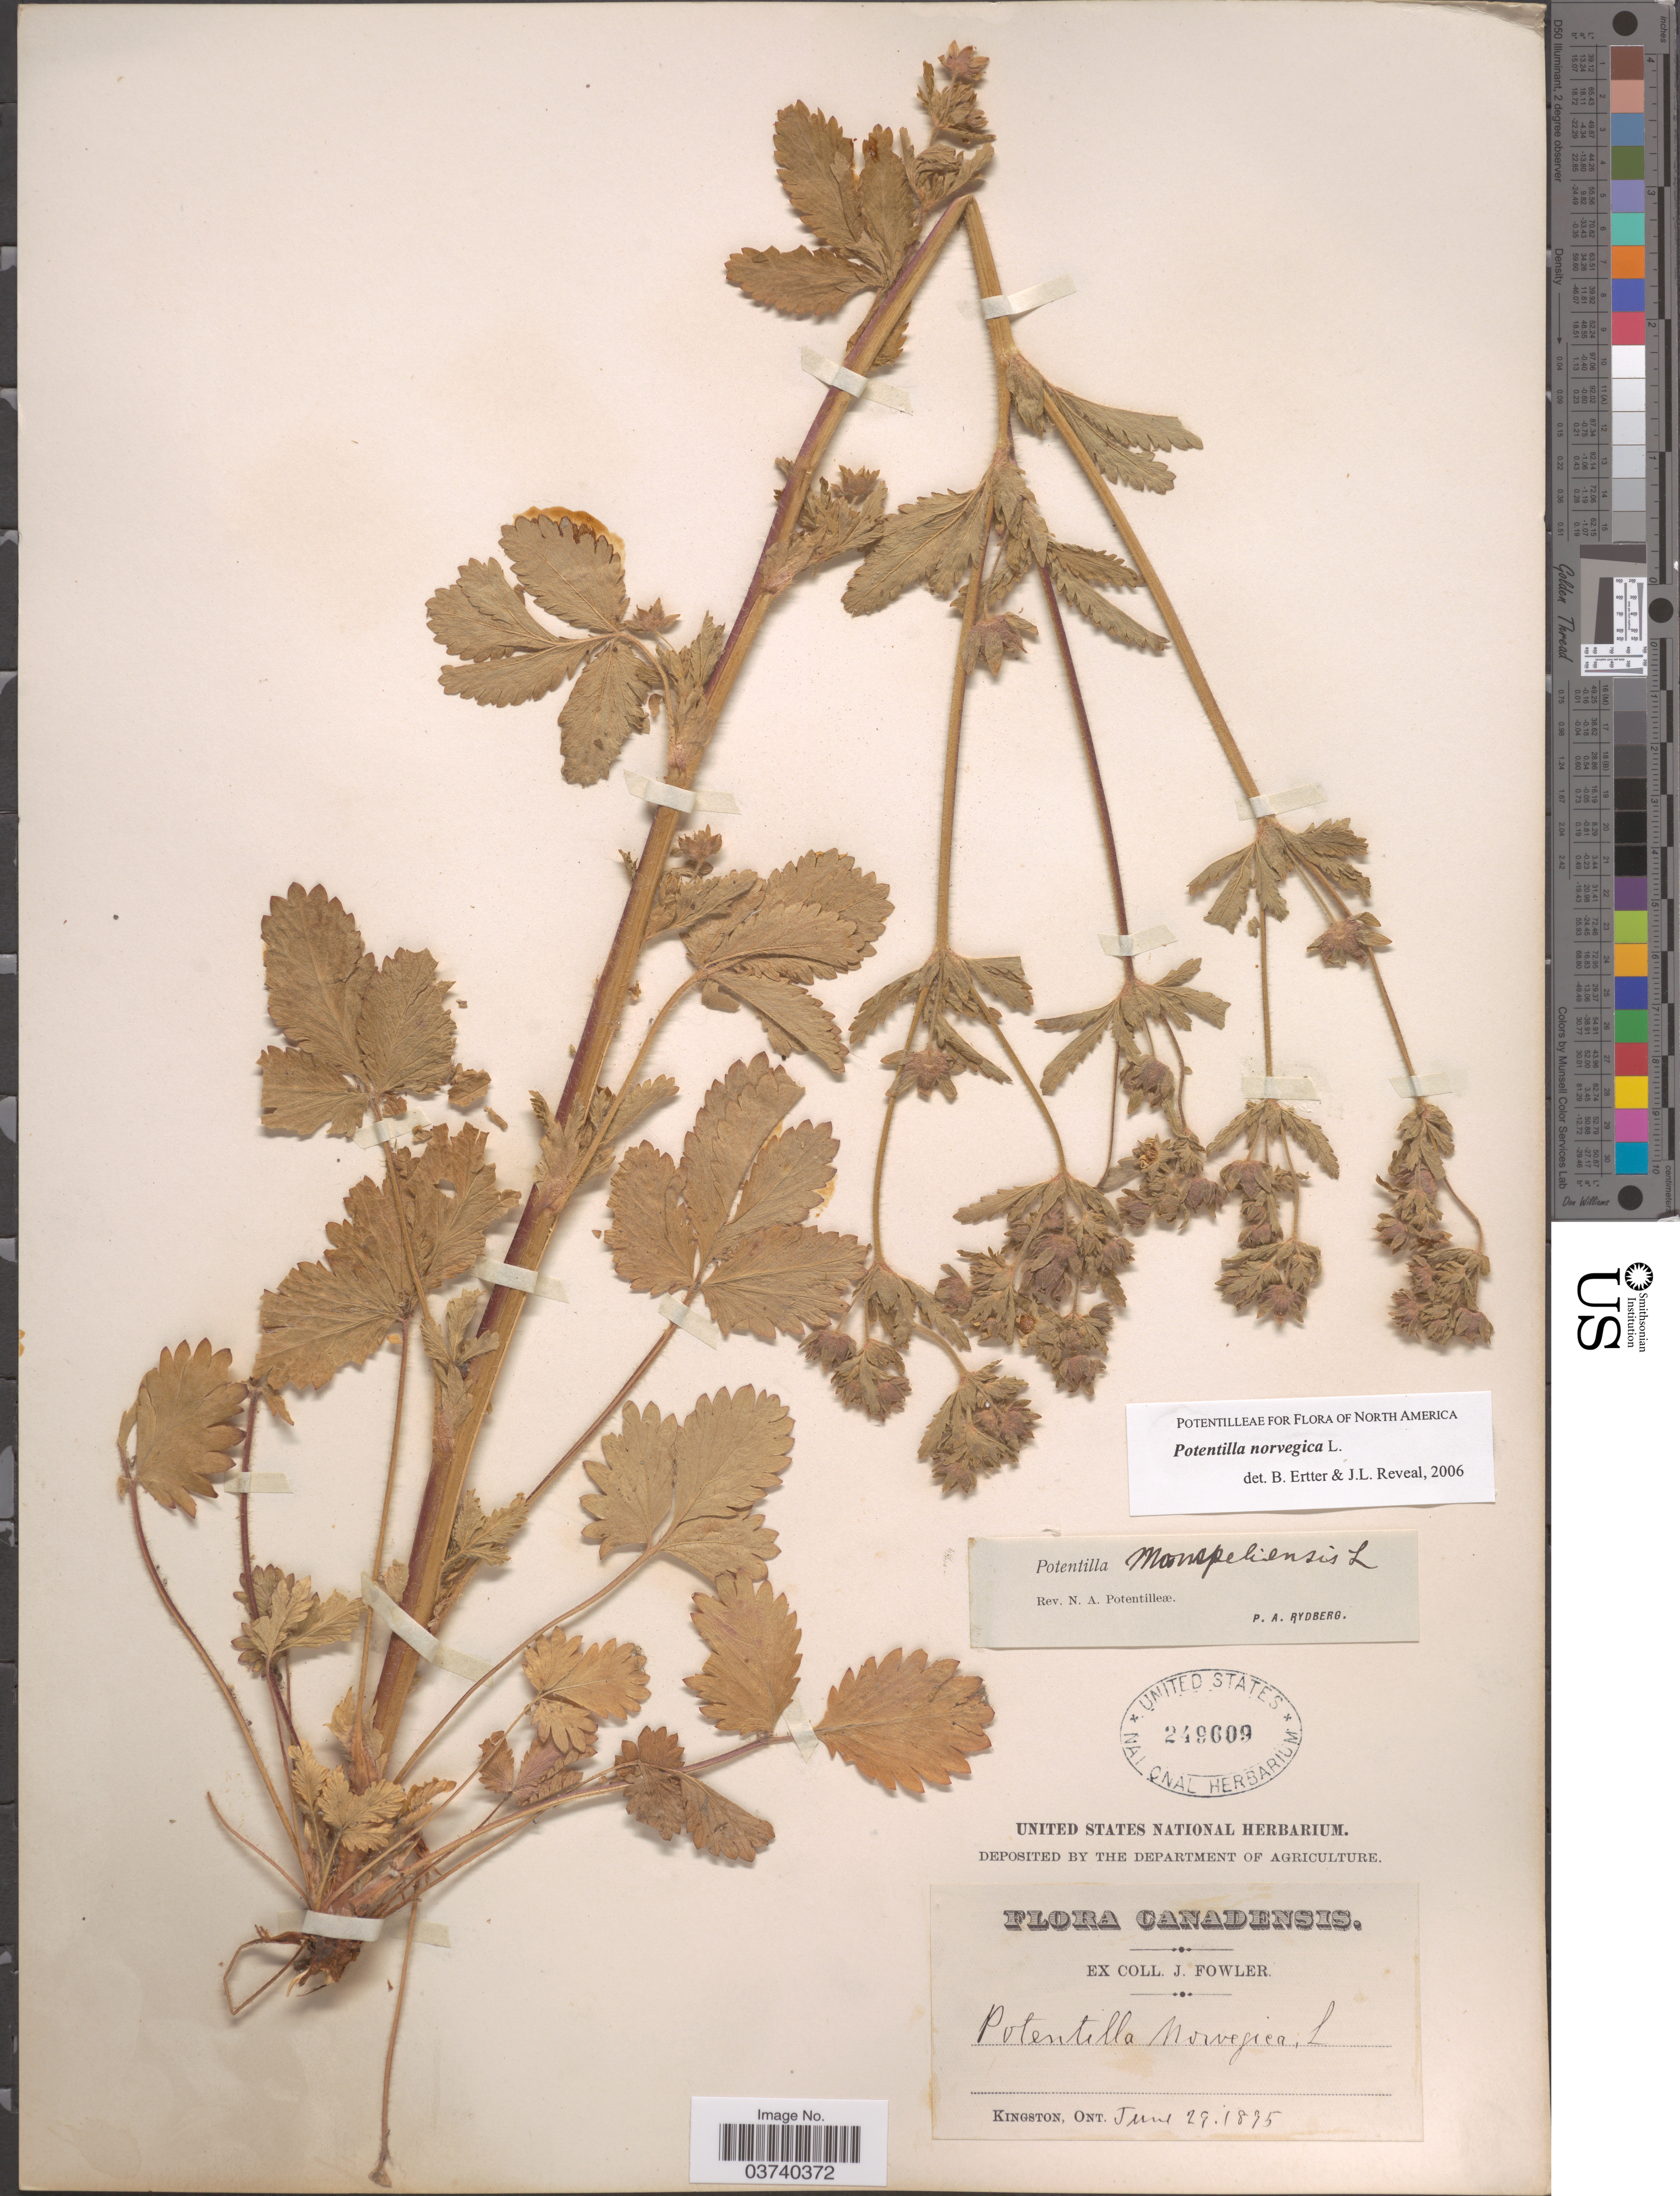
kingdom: Plantae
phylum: Tracheophyta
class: Magnoliopsida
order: Rosales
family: Rosaceae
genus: Potentilla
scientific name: Potentilla norvegica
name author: L.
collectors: J. Fowler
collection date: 1895-06-29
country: Canada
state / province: Ontario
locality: Kingston.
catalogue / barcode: US 249609